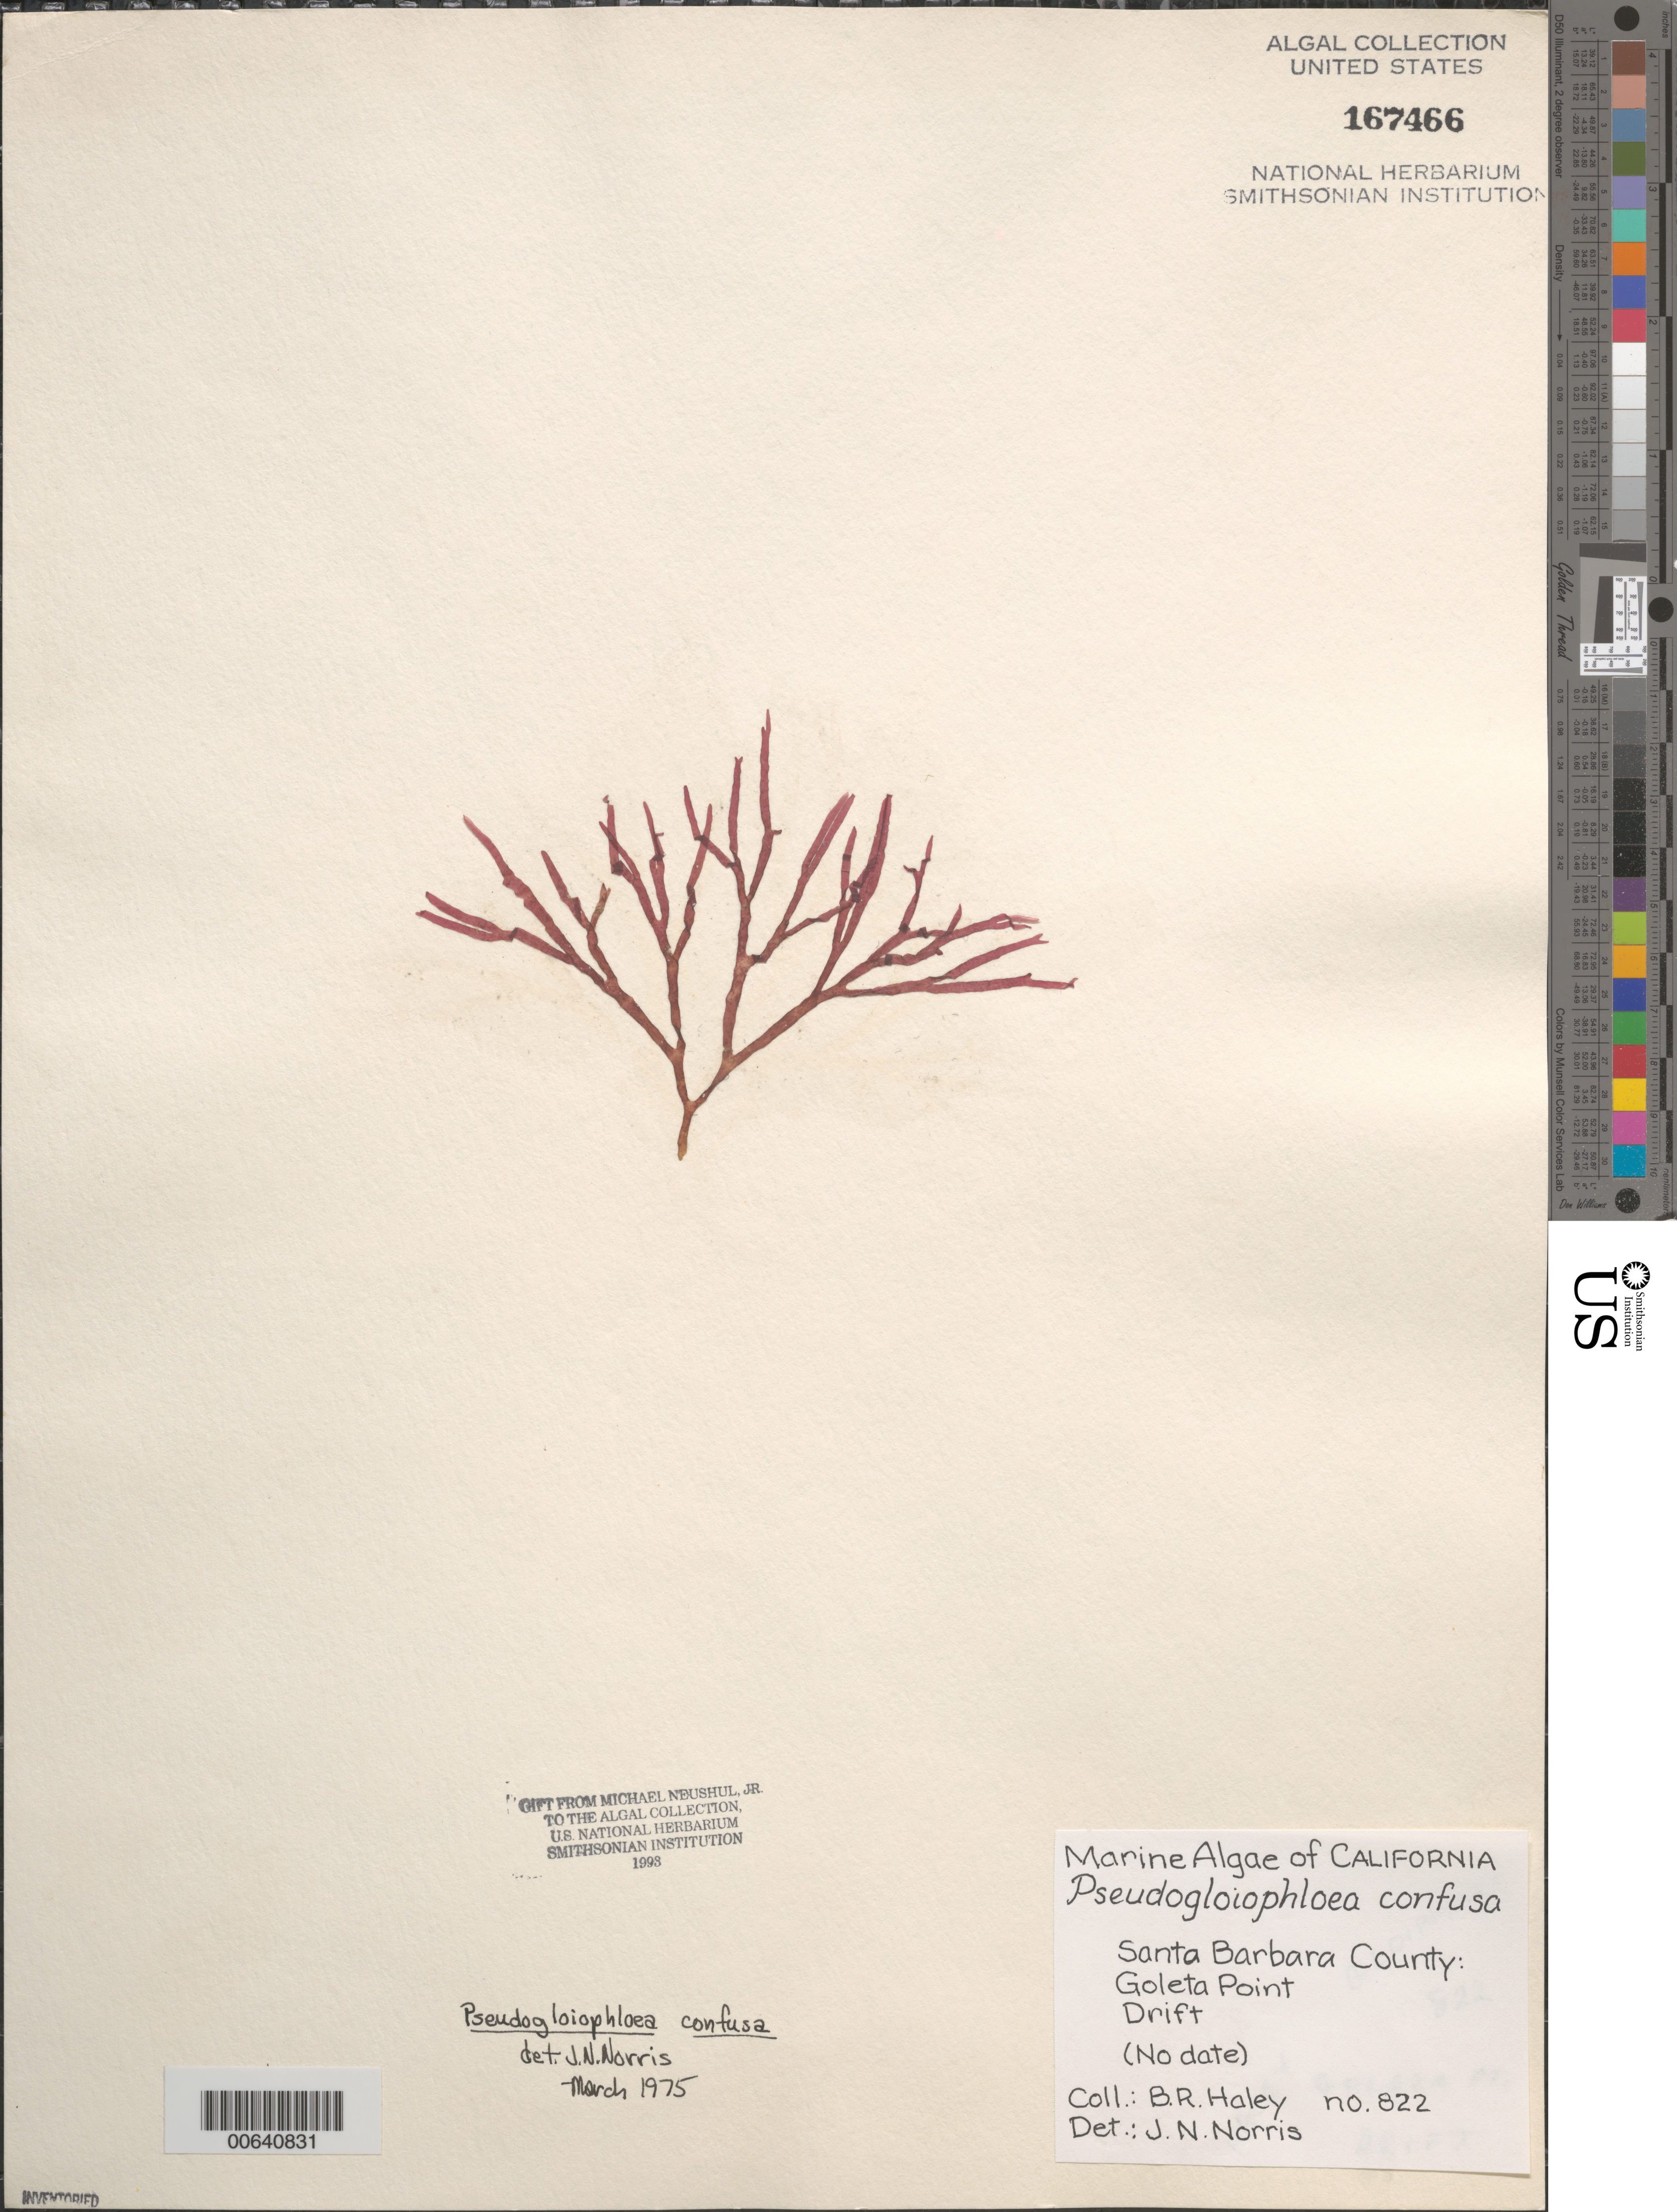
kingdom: Plantae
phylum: Rhodophyta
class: Florideophyceae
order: Nemaliales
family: Scinaiaceae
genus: Scinaia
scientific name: Scinaia confusa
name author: (Setch.) Huisman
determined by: Algae name updating Project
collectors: B. Haley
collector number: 822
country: United States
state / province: California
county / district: Santa Barbara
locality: Goleta Point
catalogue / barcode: US 167466